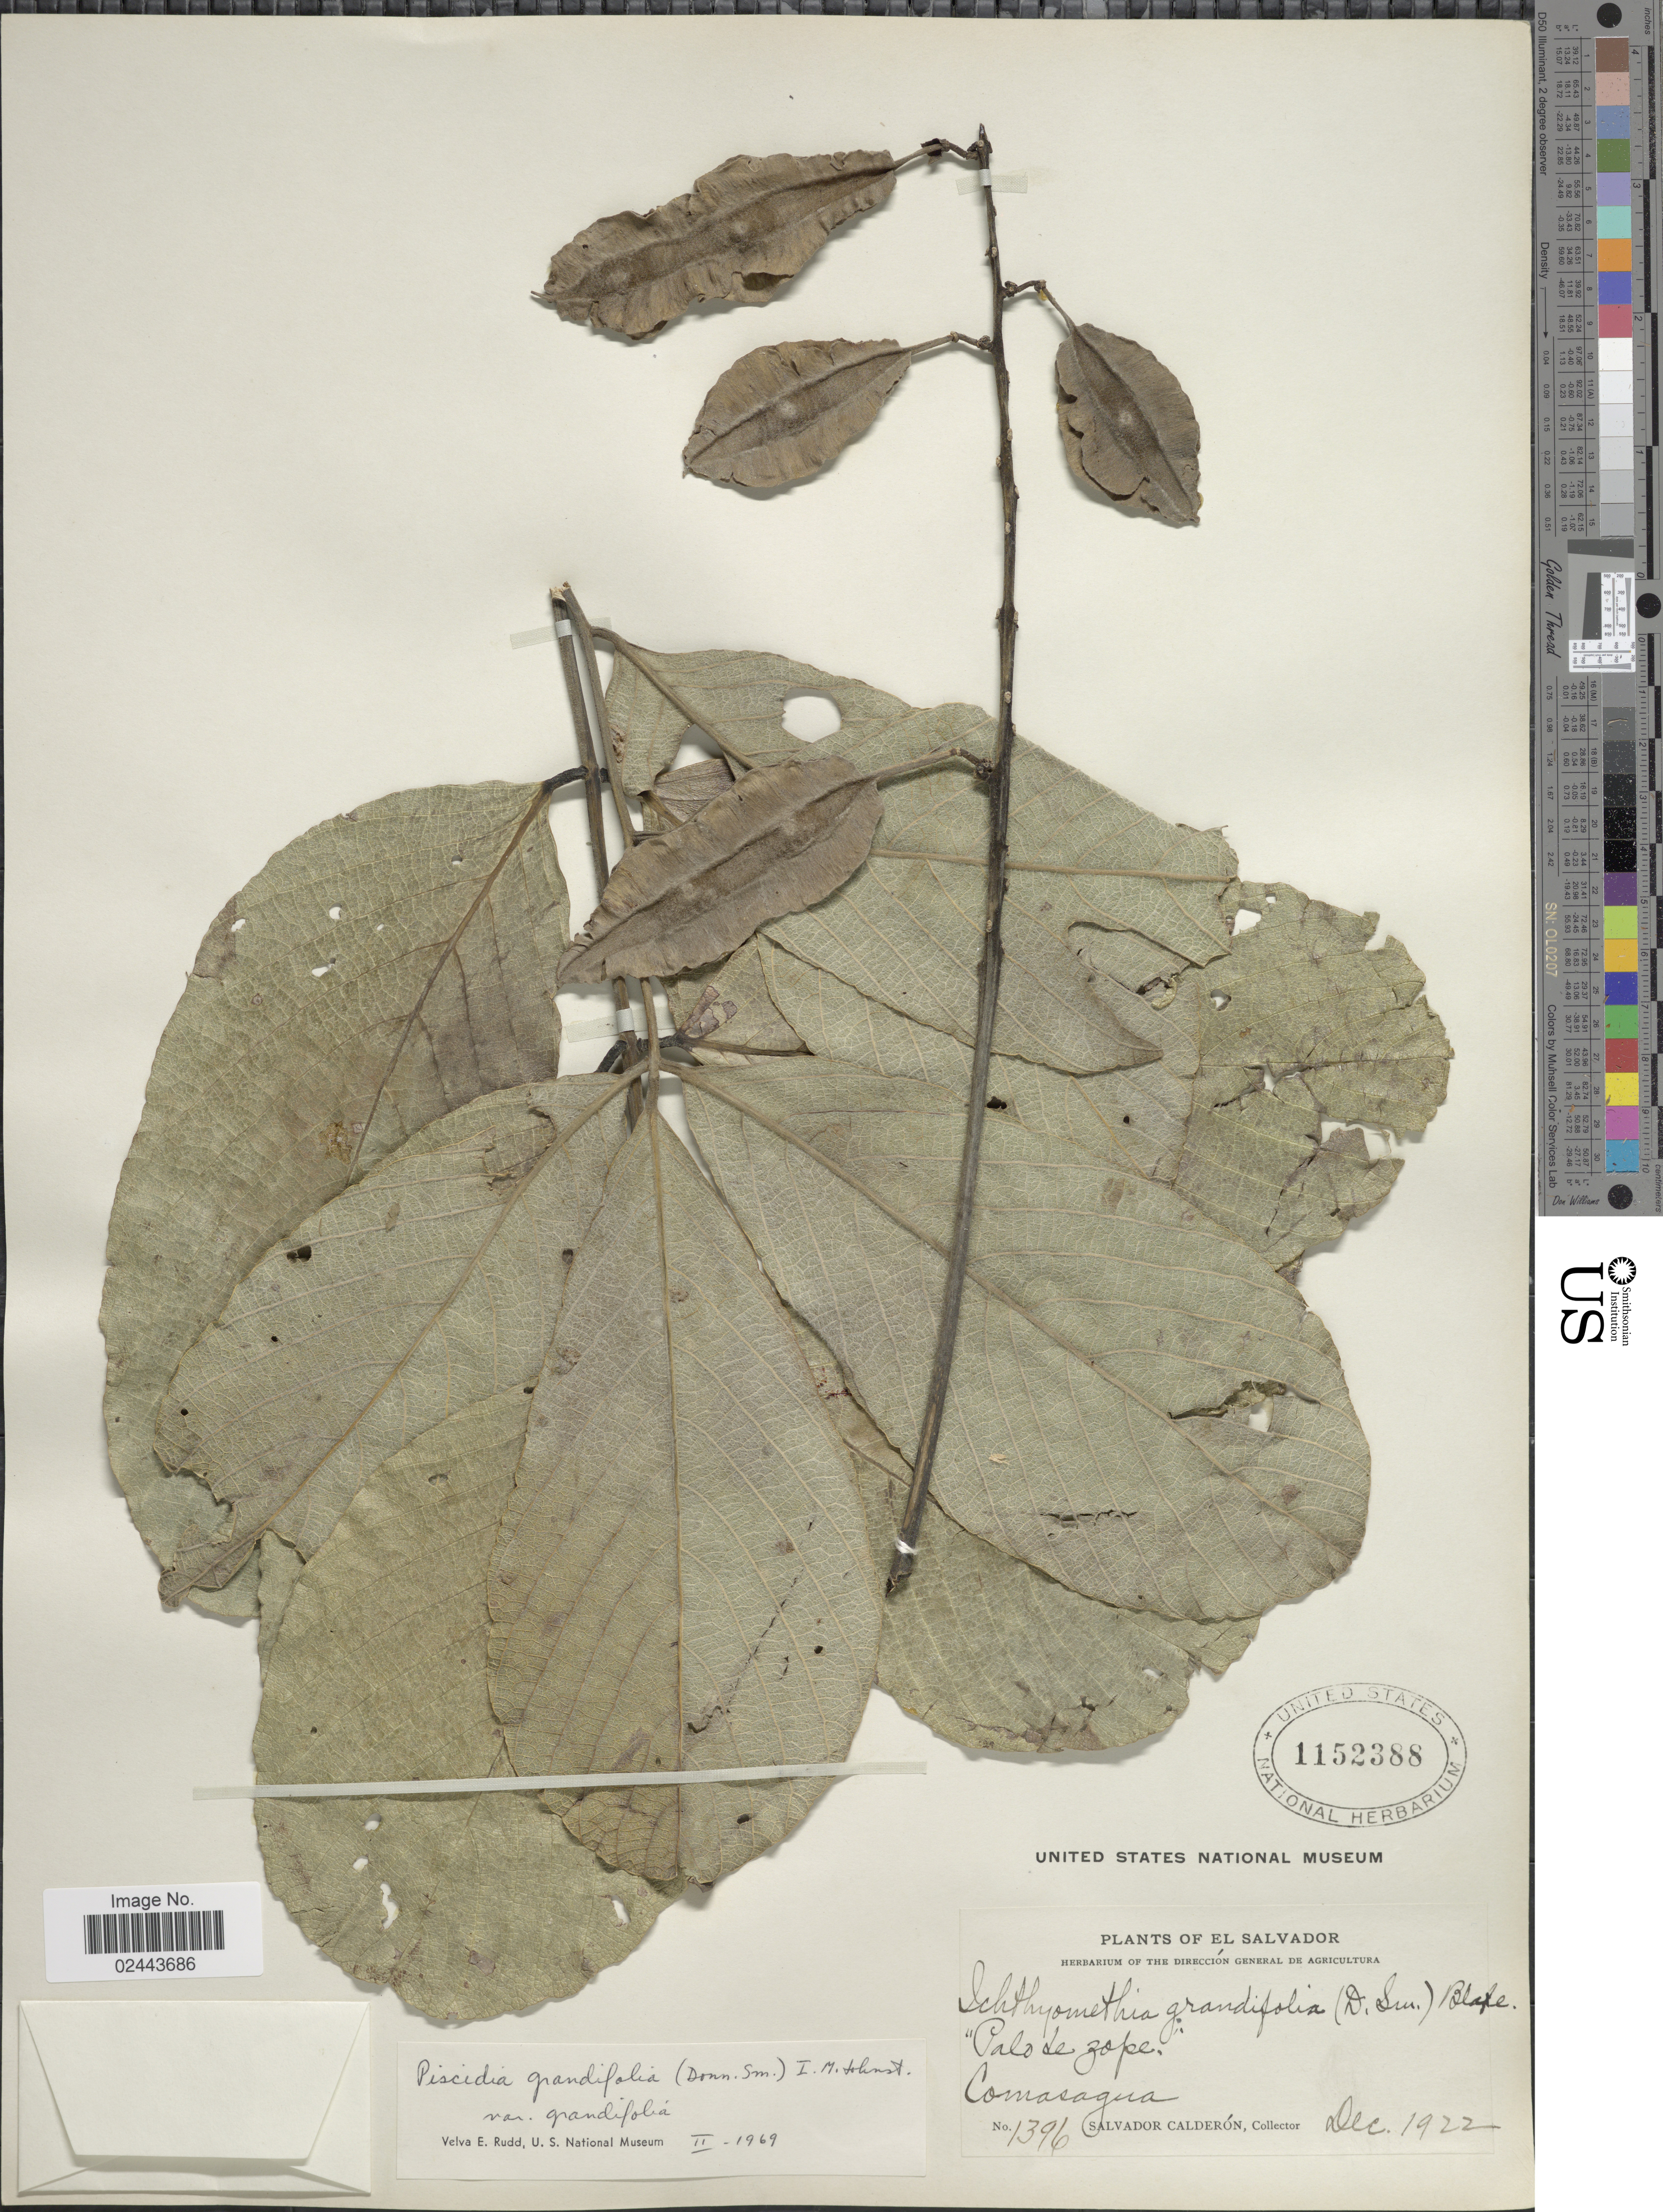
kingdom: Plantae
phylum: Tracheophyta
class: Magnoliopsida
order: Fabales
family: Fabaceae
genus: Piscidia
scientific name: Piscidia grandifolia var. grandifolia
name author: (Donn. Sm.) I.M. Johnst.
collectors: S. Calderón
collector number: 1396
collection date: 1922-12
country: El Salvador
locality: Comasagua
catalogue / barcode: US 1152388